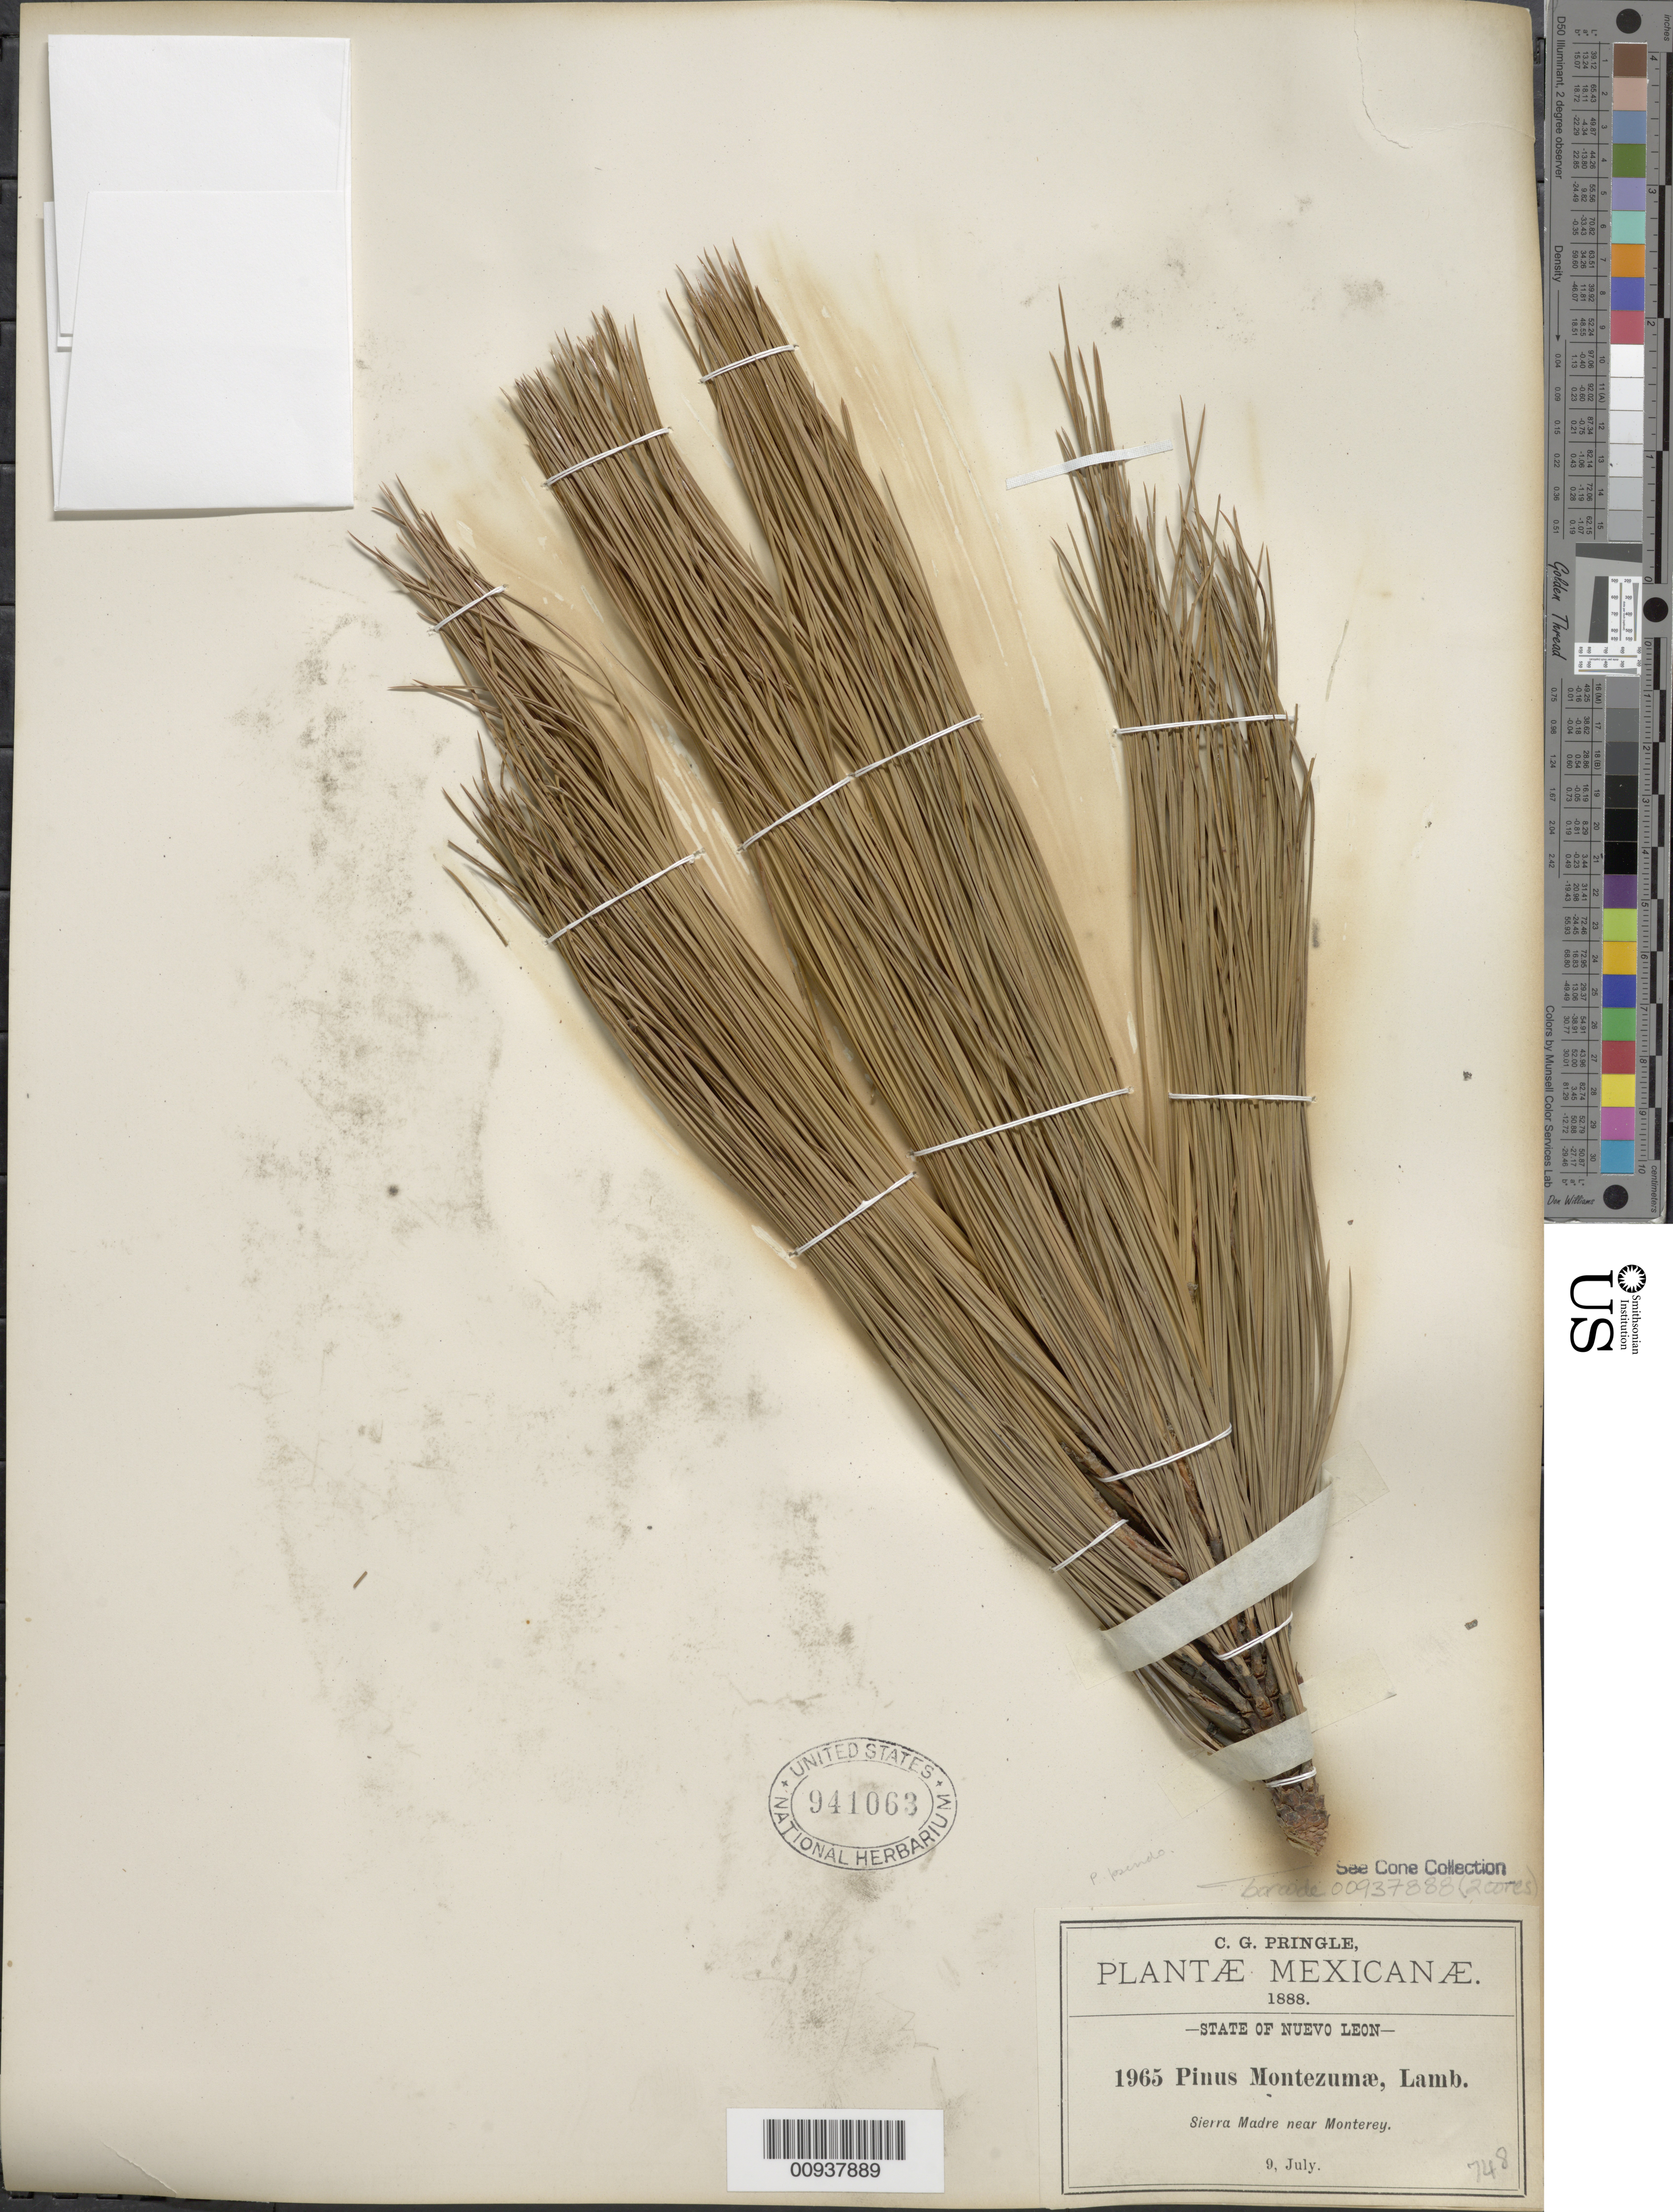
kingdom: Plantae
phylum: Tracheophyta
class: Pinopsida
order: Pinales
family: Pinaceae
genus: Pinus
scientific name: Pinus montezumae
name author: Lamb.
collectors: C. G. Pringle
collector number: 1965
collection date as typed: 09 Jul 1888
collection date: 1888-07-09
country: Mexico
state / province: Nuevo León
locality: Sierra Madre near Monterrey.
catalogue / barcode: US 941063